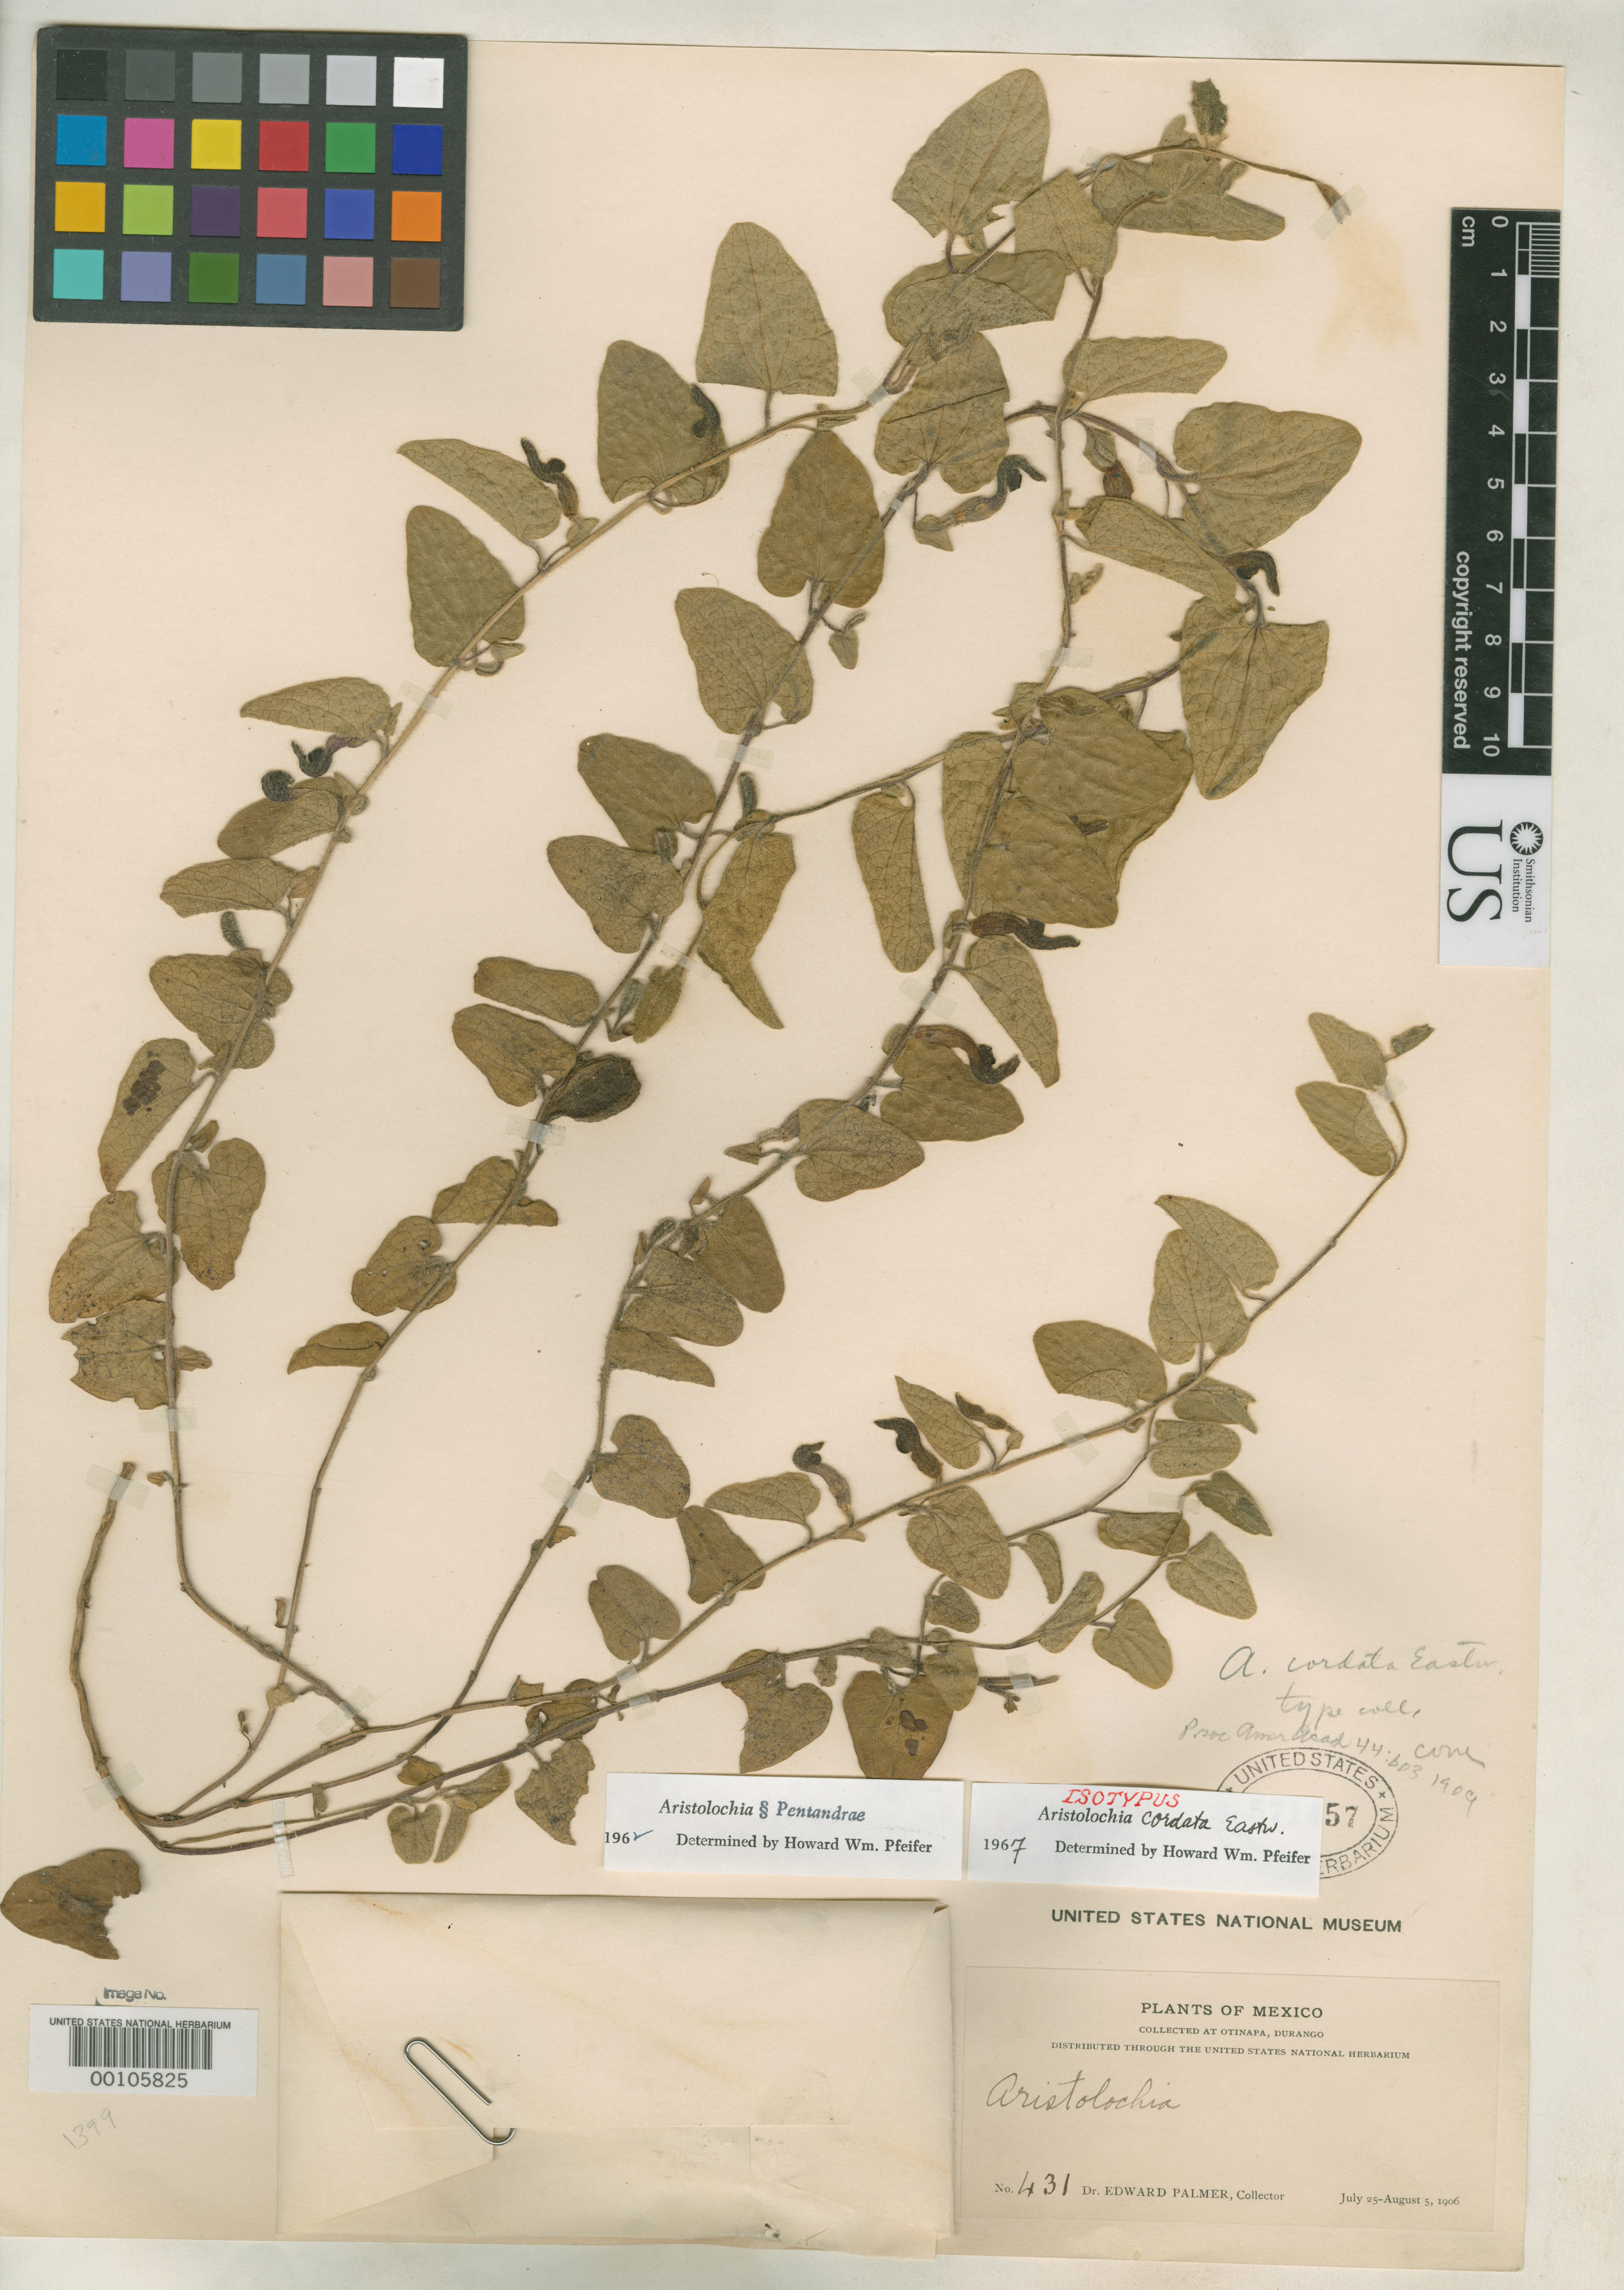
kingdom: Plantae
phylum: Tracheophyta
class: Magnoliopsida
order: Piperales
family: Aristolochiaceae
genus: Aristolochia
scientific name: Aristolochia cordata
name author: Eastw.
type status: Isotype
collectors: E. Palmer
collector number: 431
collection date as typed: Jul 1906 to -- Aug 1906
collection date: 1906-07/1906-08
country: Mexico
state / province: Durango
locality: Otinapa.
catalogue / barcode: US 571457